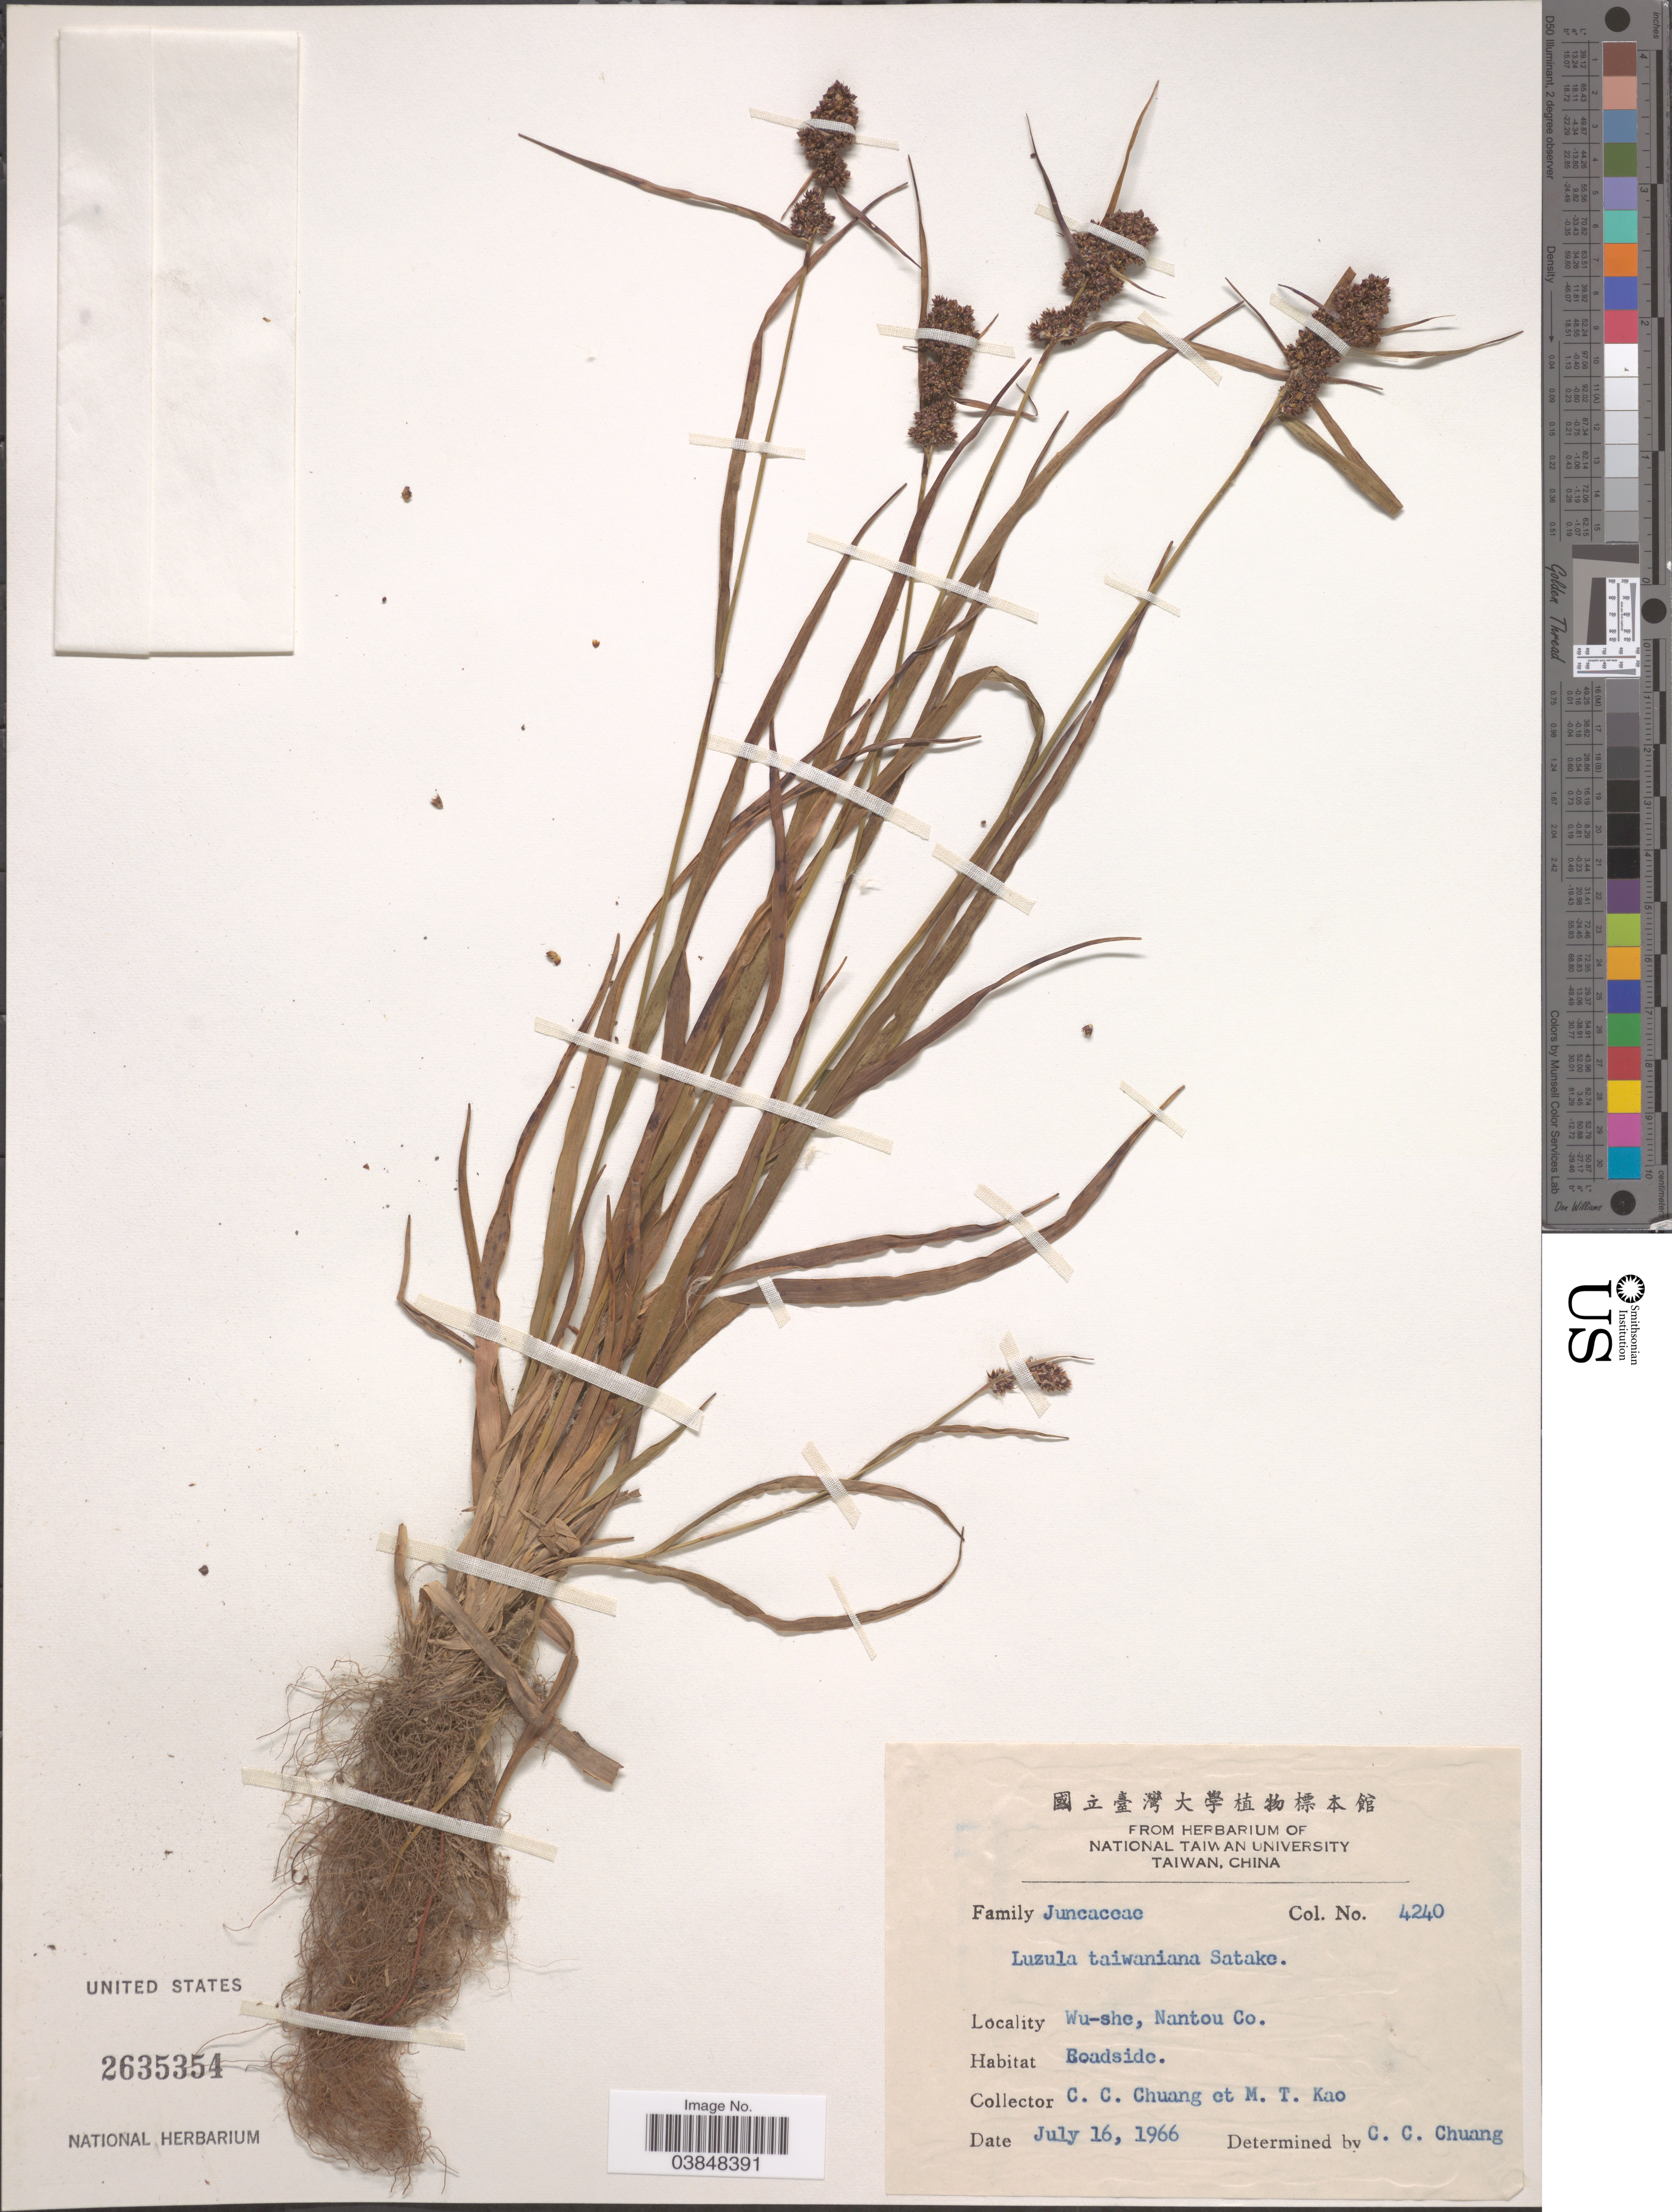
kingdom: Plantae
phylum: Tracheophyta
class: Liliopsida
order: Poales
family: Juncaceae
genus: Luzula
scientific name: Luzula taiwaniana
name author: Satake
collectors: C. C. Chuang & M. T. Kao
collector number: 4240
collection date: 1966-07-16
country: Taiwan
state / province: Nantou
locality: Wu-she, Nantou Co. Roadside.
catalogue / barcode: US 2635354